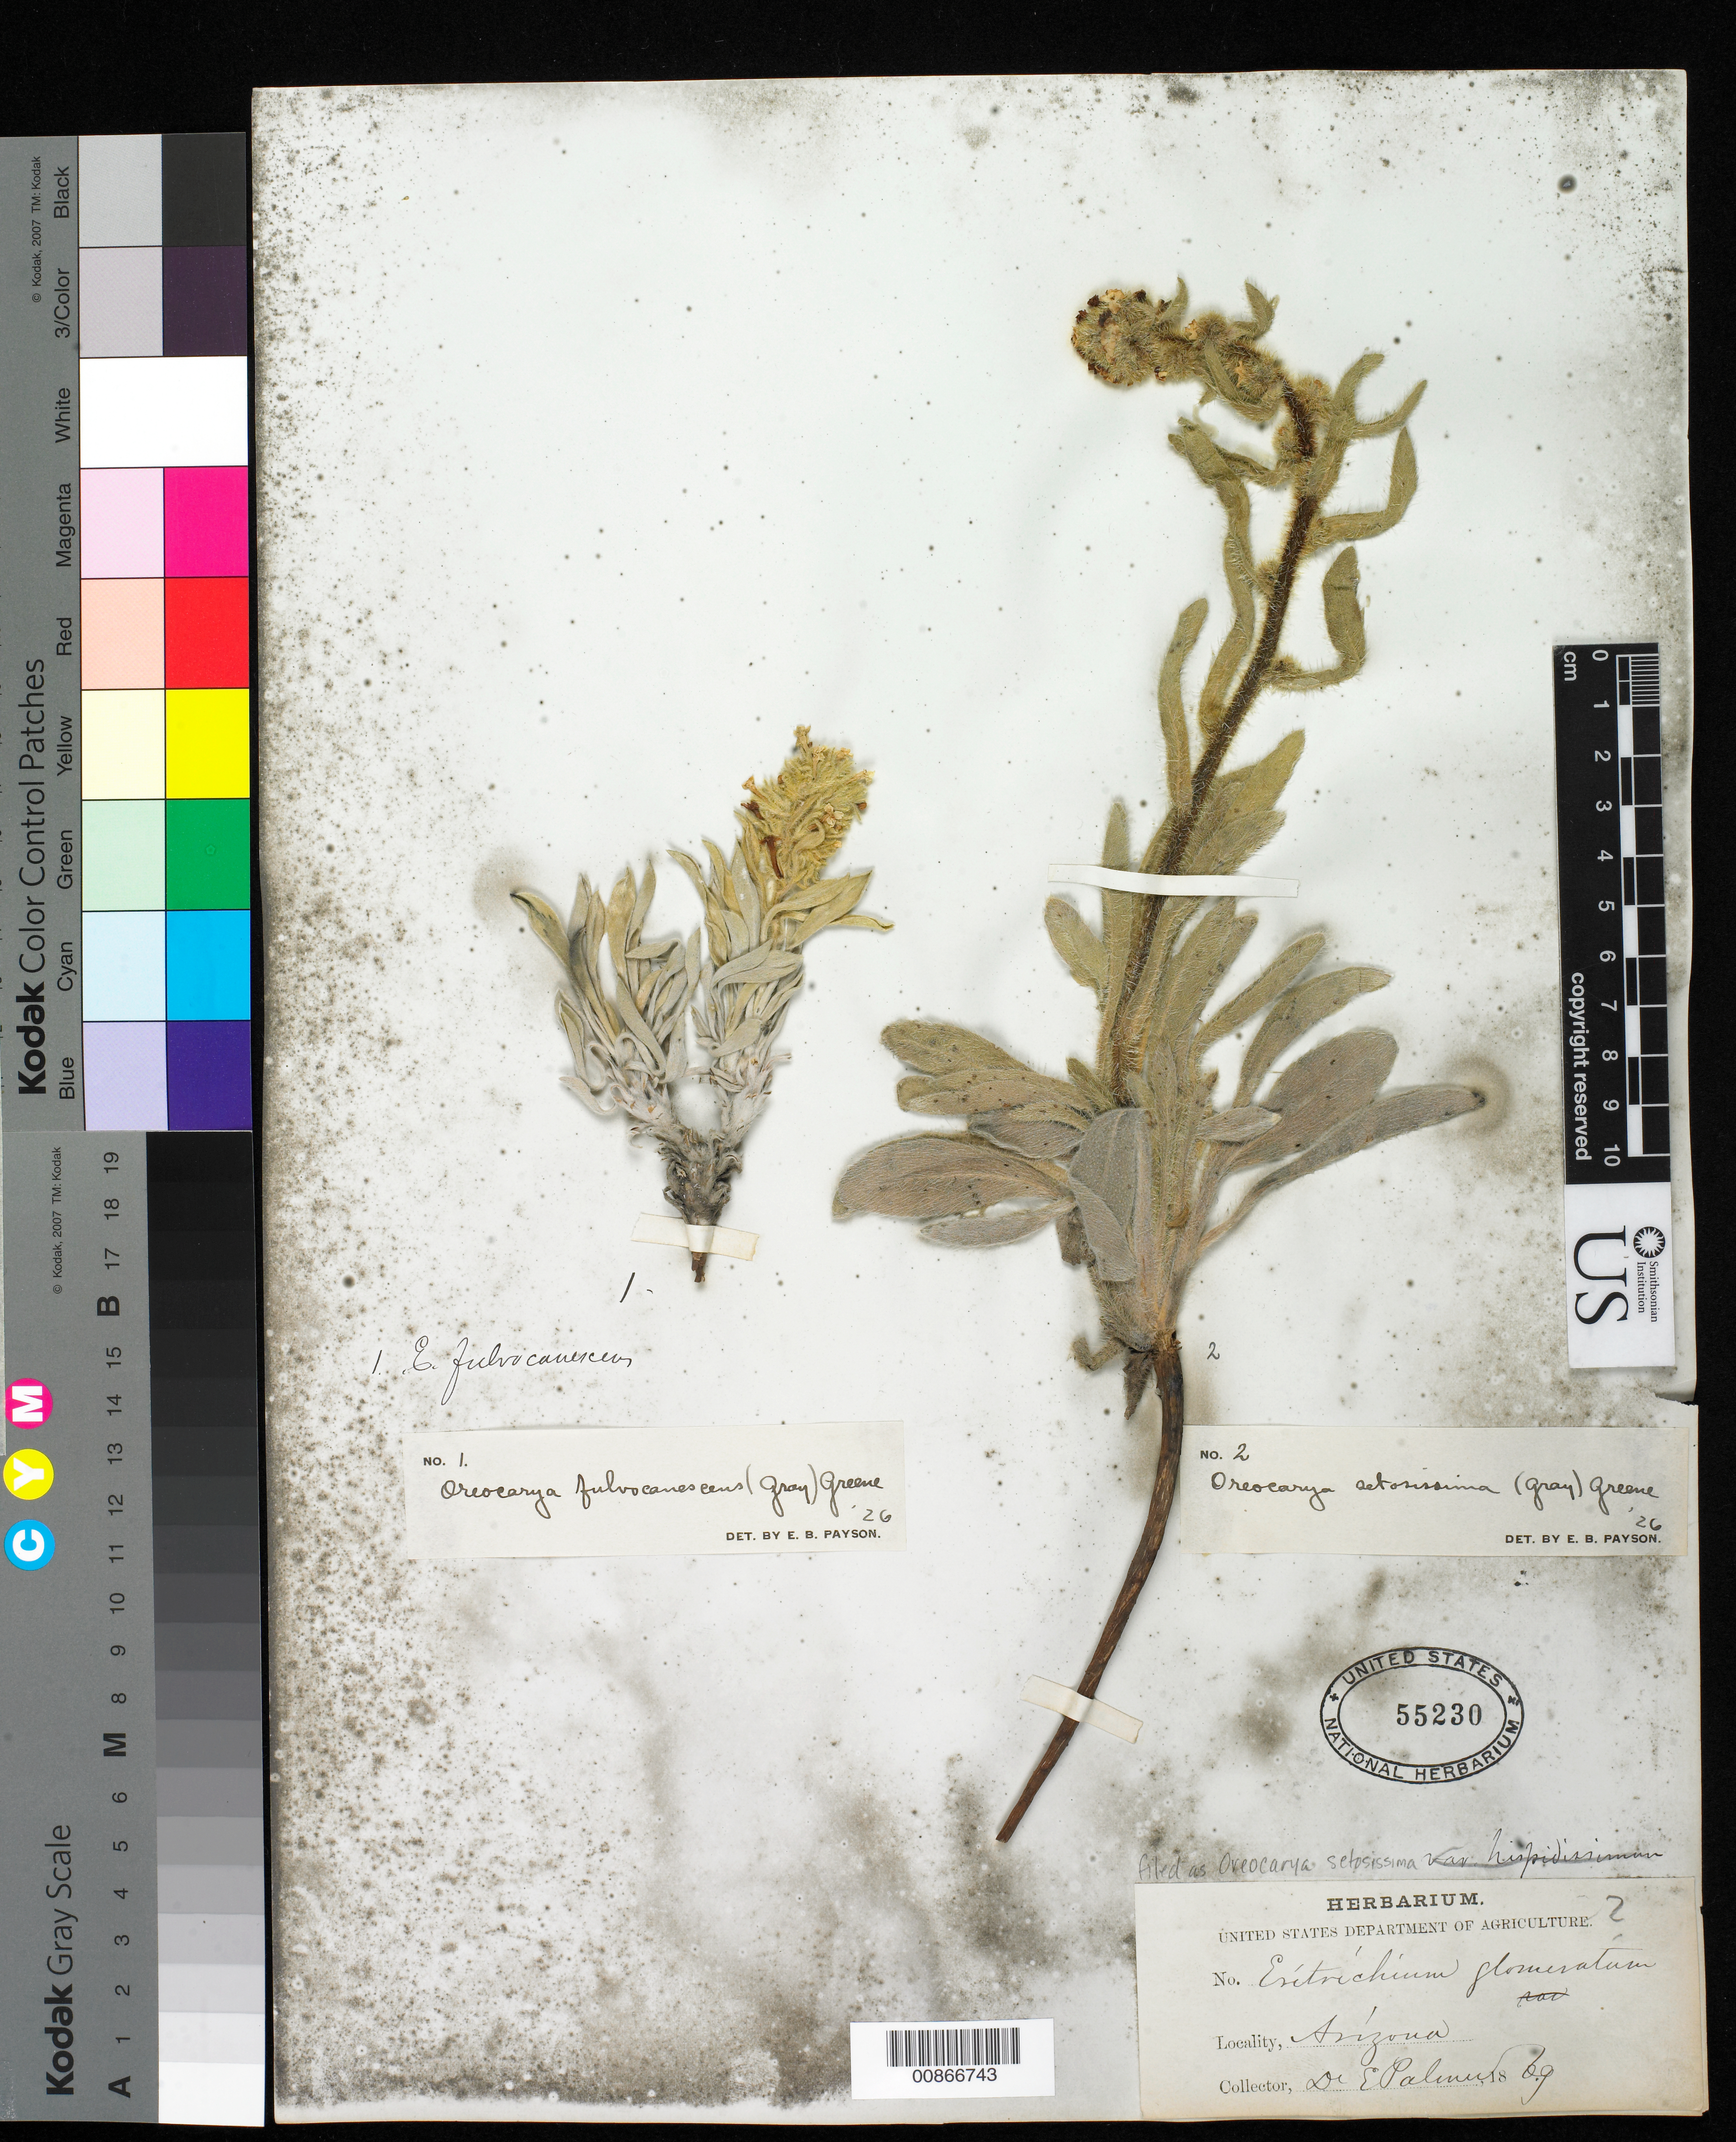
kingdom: Plantae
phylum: Tracheophyta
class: Magnoliopsida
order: Boraginales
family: Boraginaceae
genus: Oreocarya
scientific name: Oreocarya setosissima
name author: (A. Gray) Greene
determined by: Payson, E. B.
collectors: E. Palmer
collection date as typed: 1869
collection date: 1869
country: United States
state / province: Arizona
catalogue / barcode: US 55230